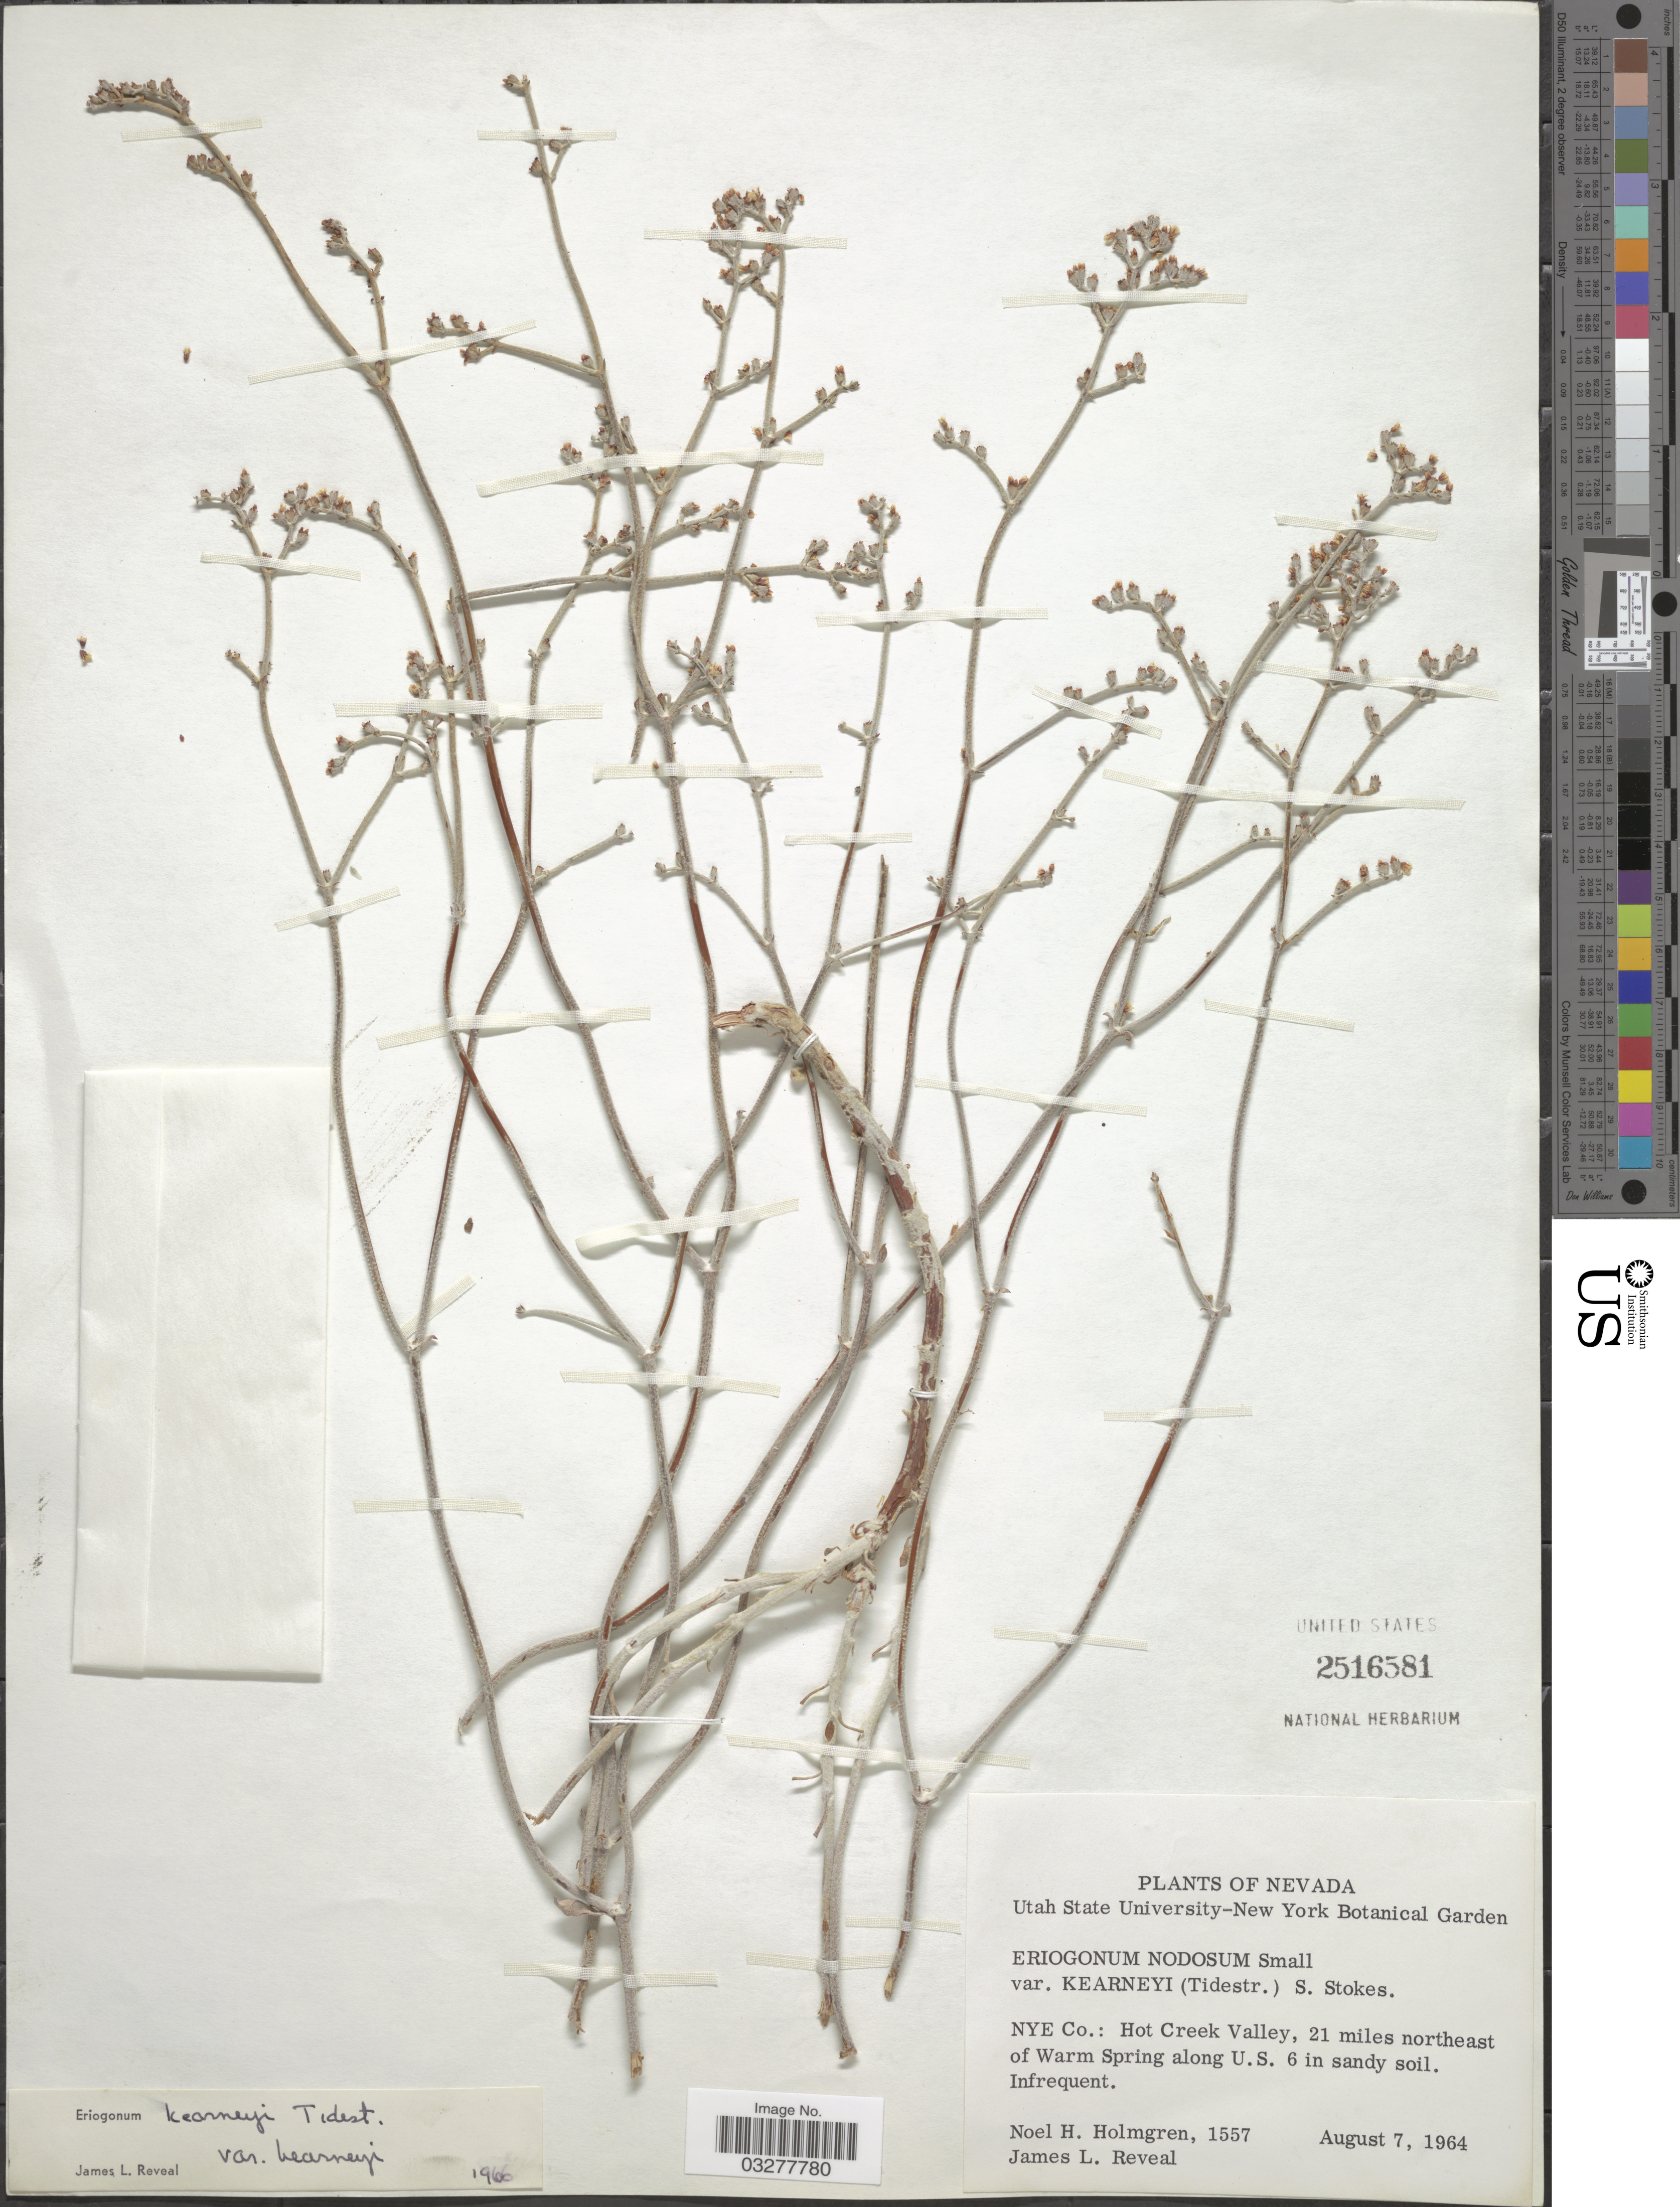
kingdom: Plantae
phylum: Tracheophyta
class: Magnoliopsida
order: Caryophyllales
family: Polygonaceae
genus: Eriogonum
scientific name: Eriogonum kearneyi var. kearneyi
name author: Tidestr.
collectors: N. H. Holmgren & J. L. Reveal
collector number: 1557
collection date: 1964-08-07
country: United States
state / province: Nevada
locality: Nye Co.: Hot Creek Valley, 21 miles northeast of Warm Spring along U.S. 6.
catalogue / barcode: US 2516581